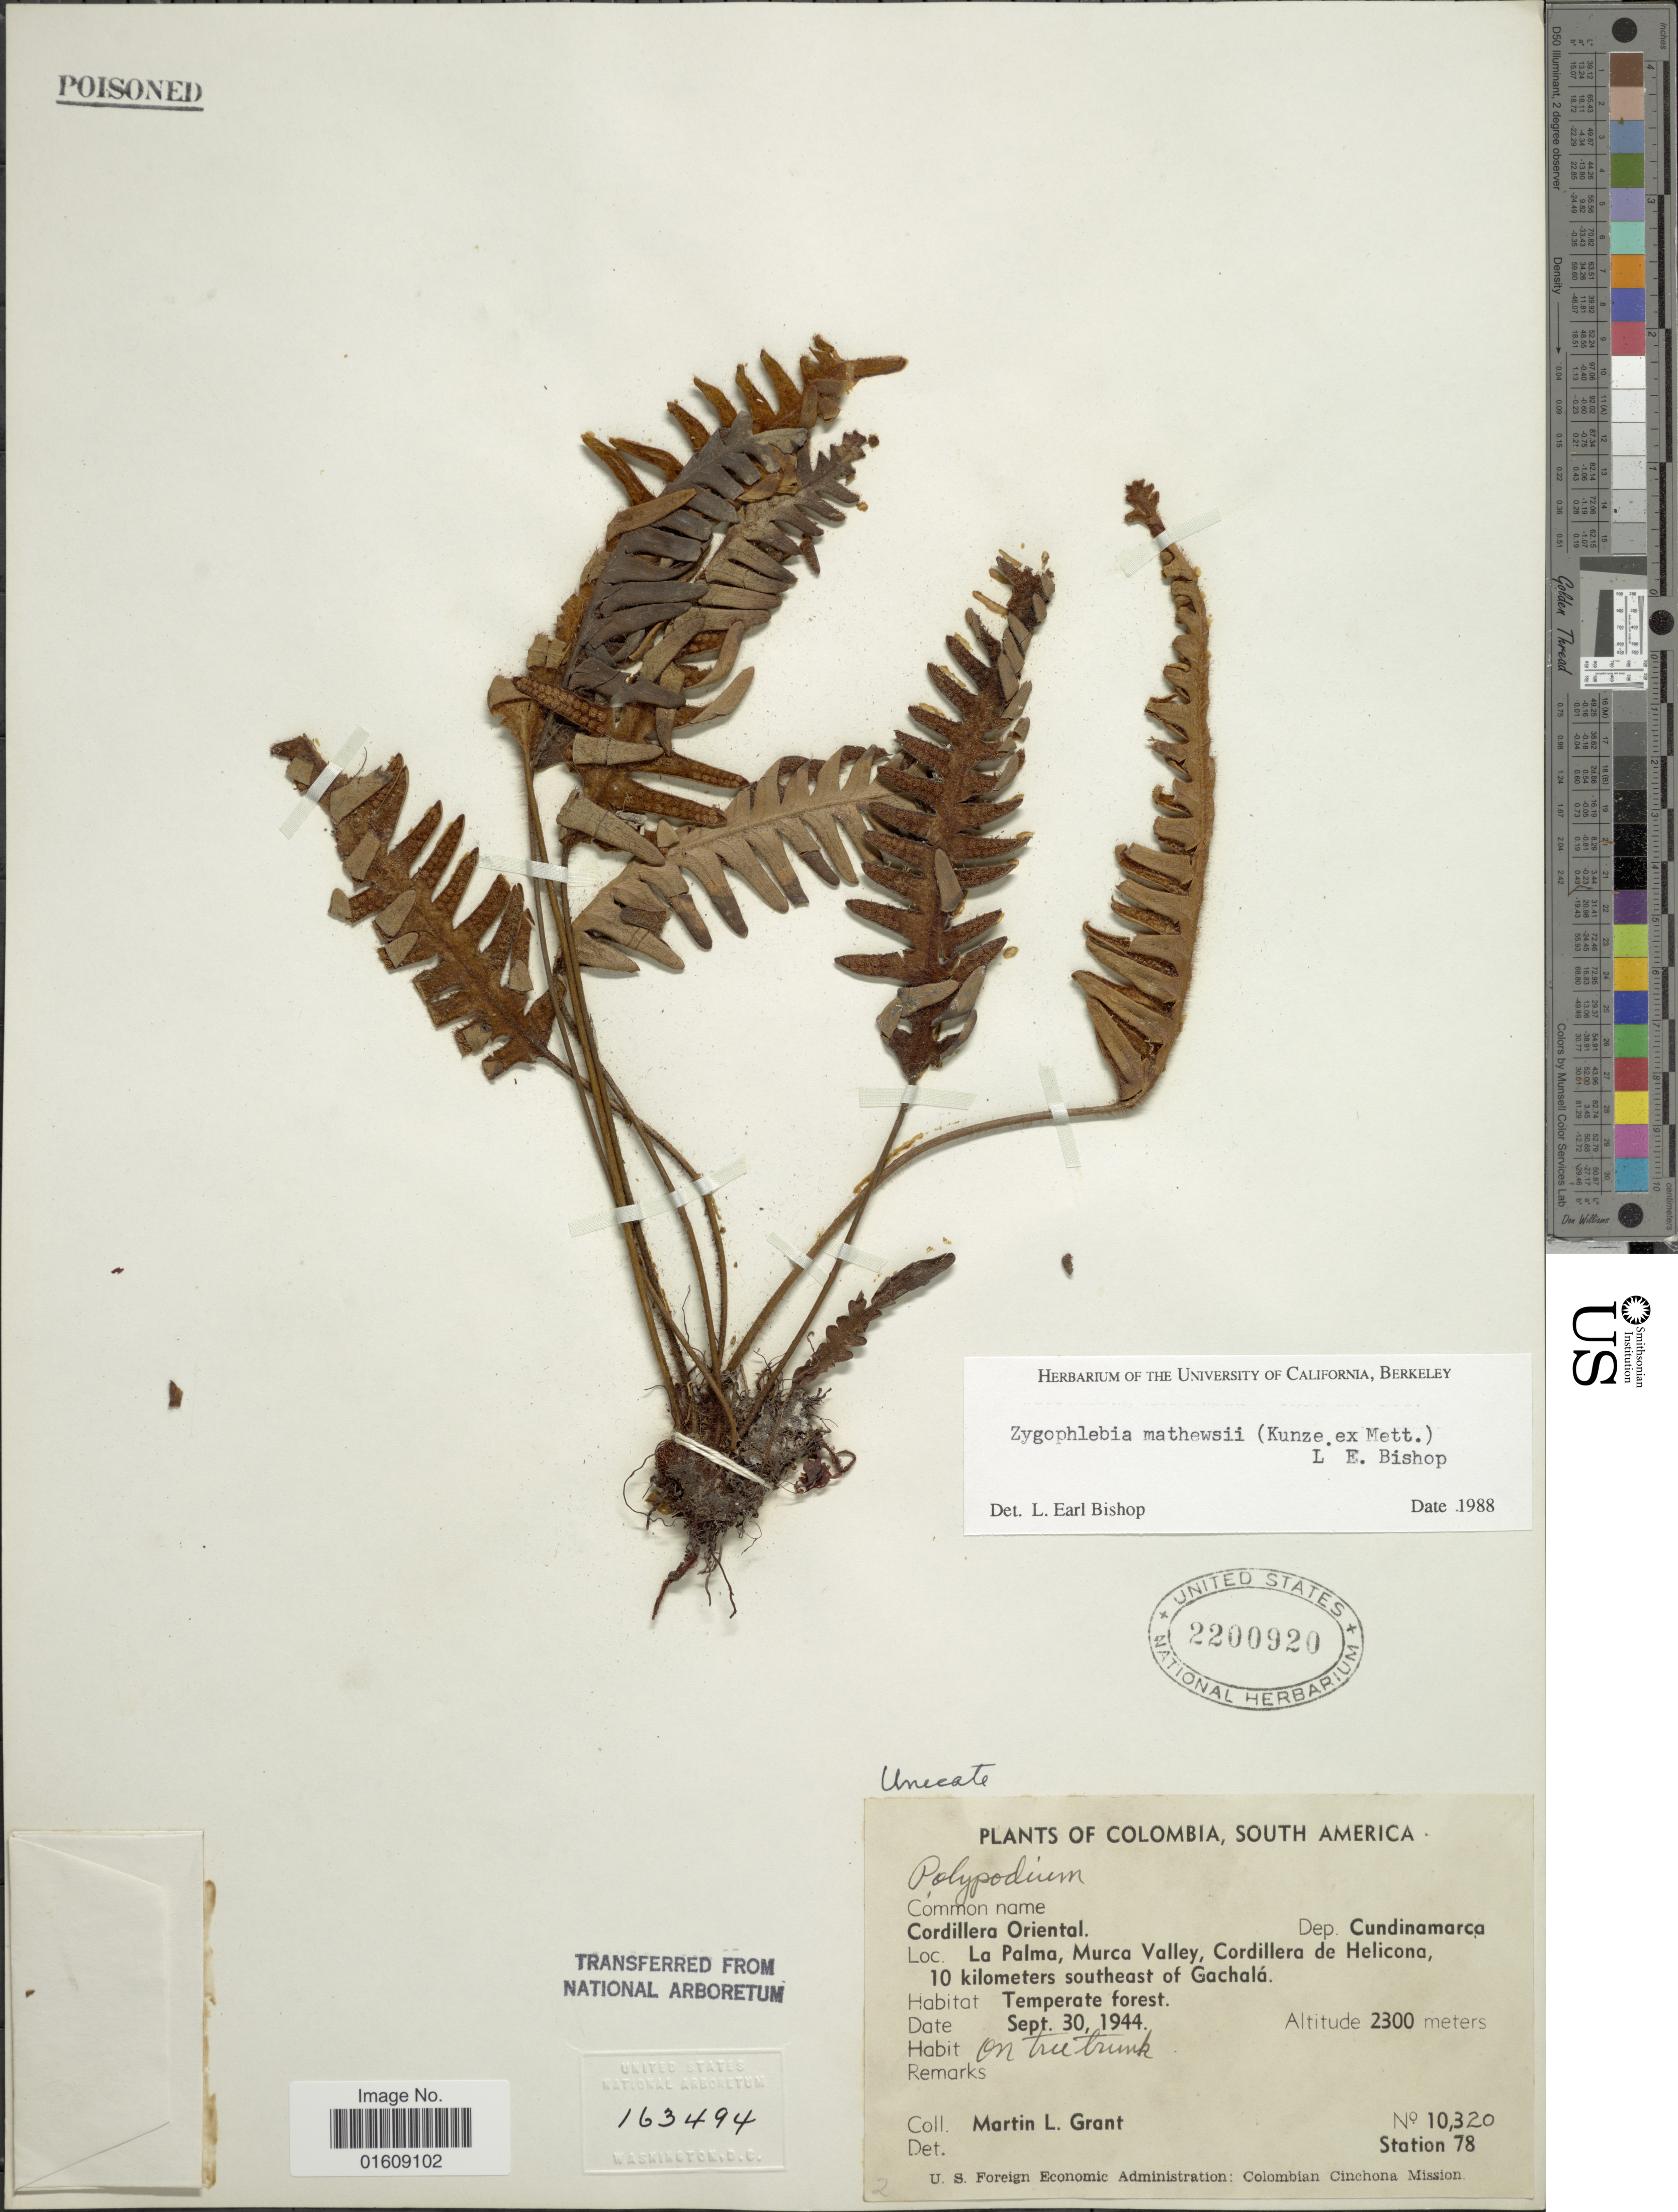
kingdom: Plantae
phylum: Tracheophyta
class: Polypodiopsida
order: Polypodiales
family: Polypodiaceae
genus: Zygophlebia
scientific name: Zygophlebia mathewsii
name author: (Kunze ex Mett.) L.E. Bishop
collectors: M. L. Grant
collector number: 10320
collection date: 1944-09-30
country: Colombia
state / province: Cundinamarca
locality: Colombia, South America, Cordillera Oriental, Dep.: Cundinamarca, Patio Bonito, Batatas Valley, Cordillera de Helicona 10 kilometers southeast of Gachalá.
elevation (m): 2300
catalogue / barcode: US 2200920